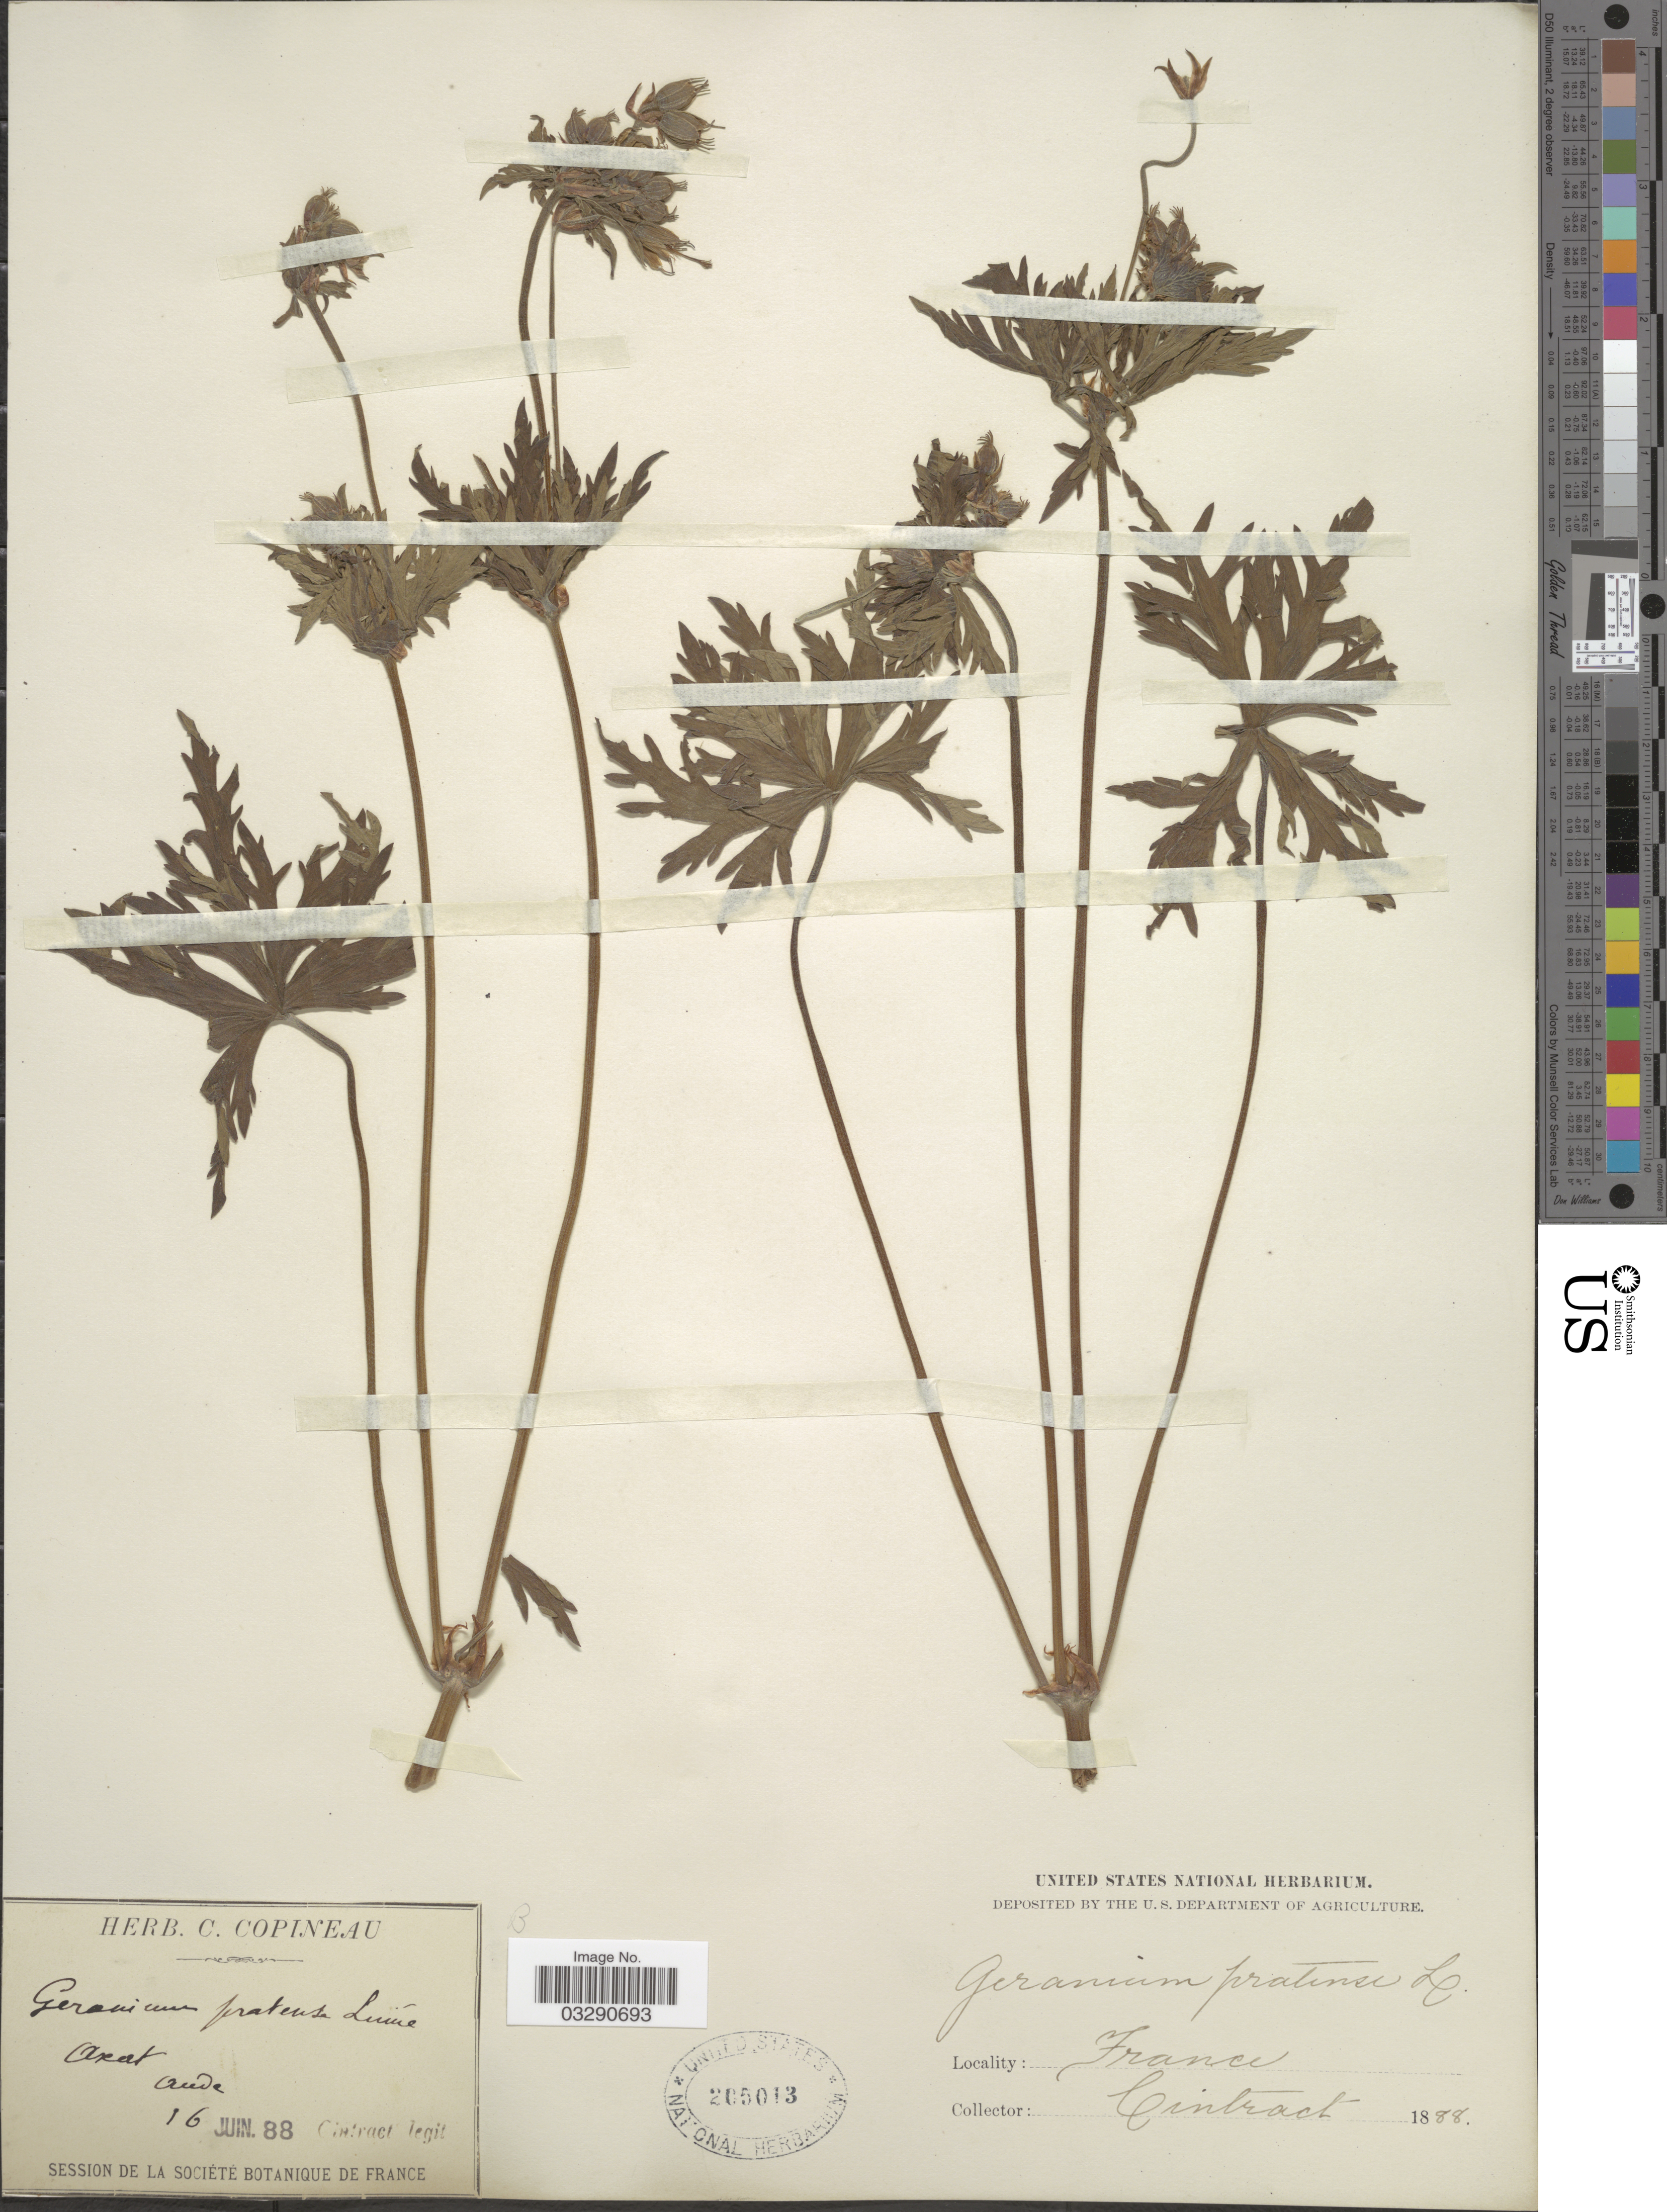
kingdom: Plantae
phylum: Tracheophyta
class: Magnoliopsida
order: Geraniales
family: Geraniaceae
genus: Geranium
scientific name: Geranium pratense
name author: L.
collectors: Cintract, --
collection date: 1888-06-16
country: France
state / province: Occitanie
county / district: Aude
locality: Axat Aude.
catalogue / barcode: US 205013